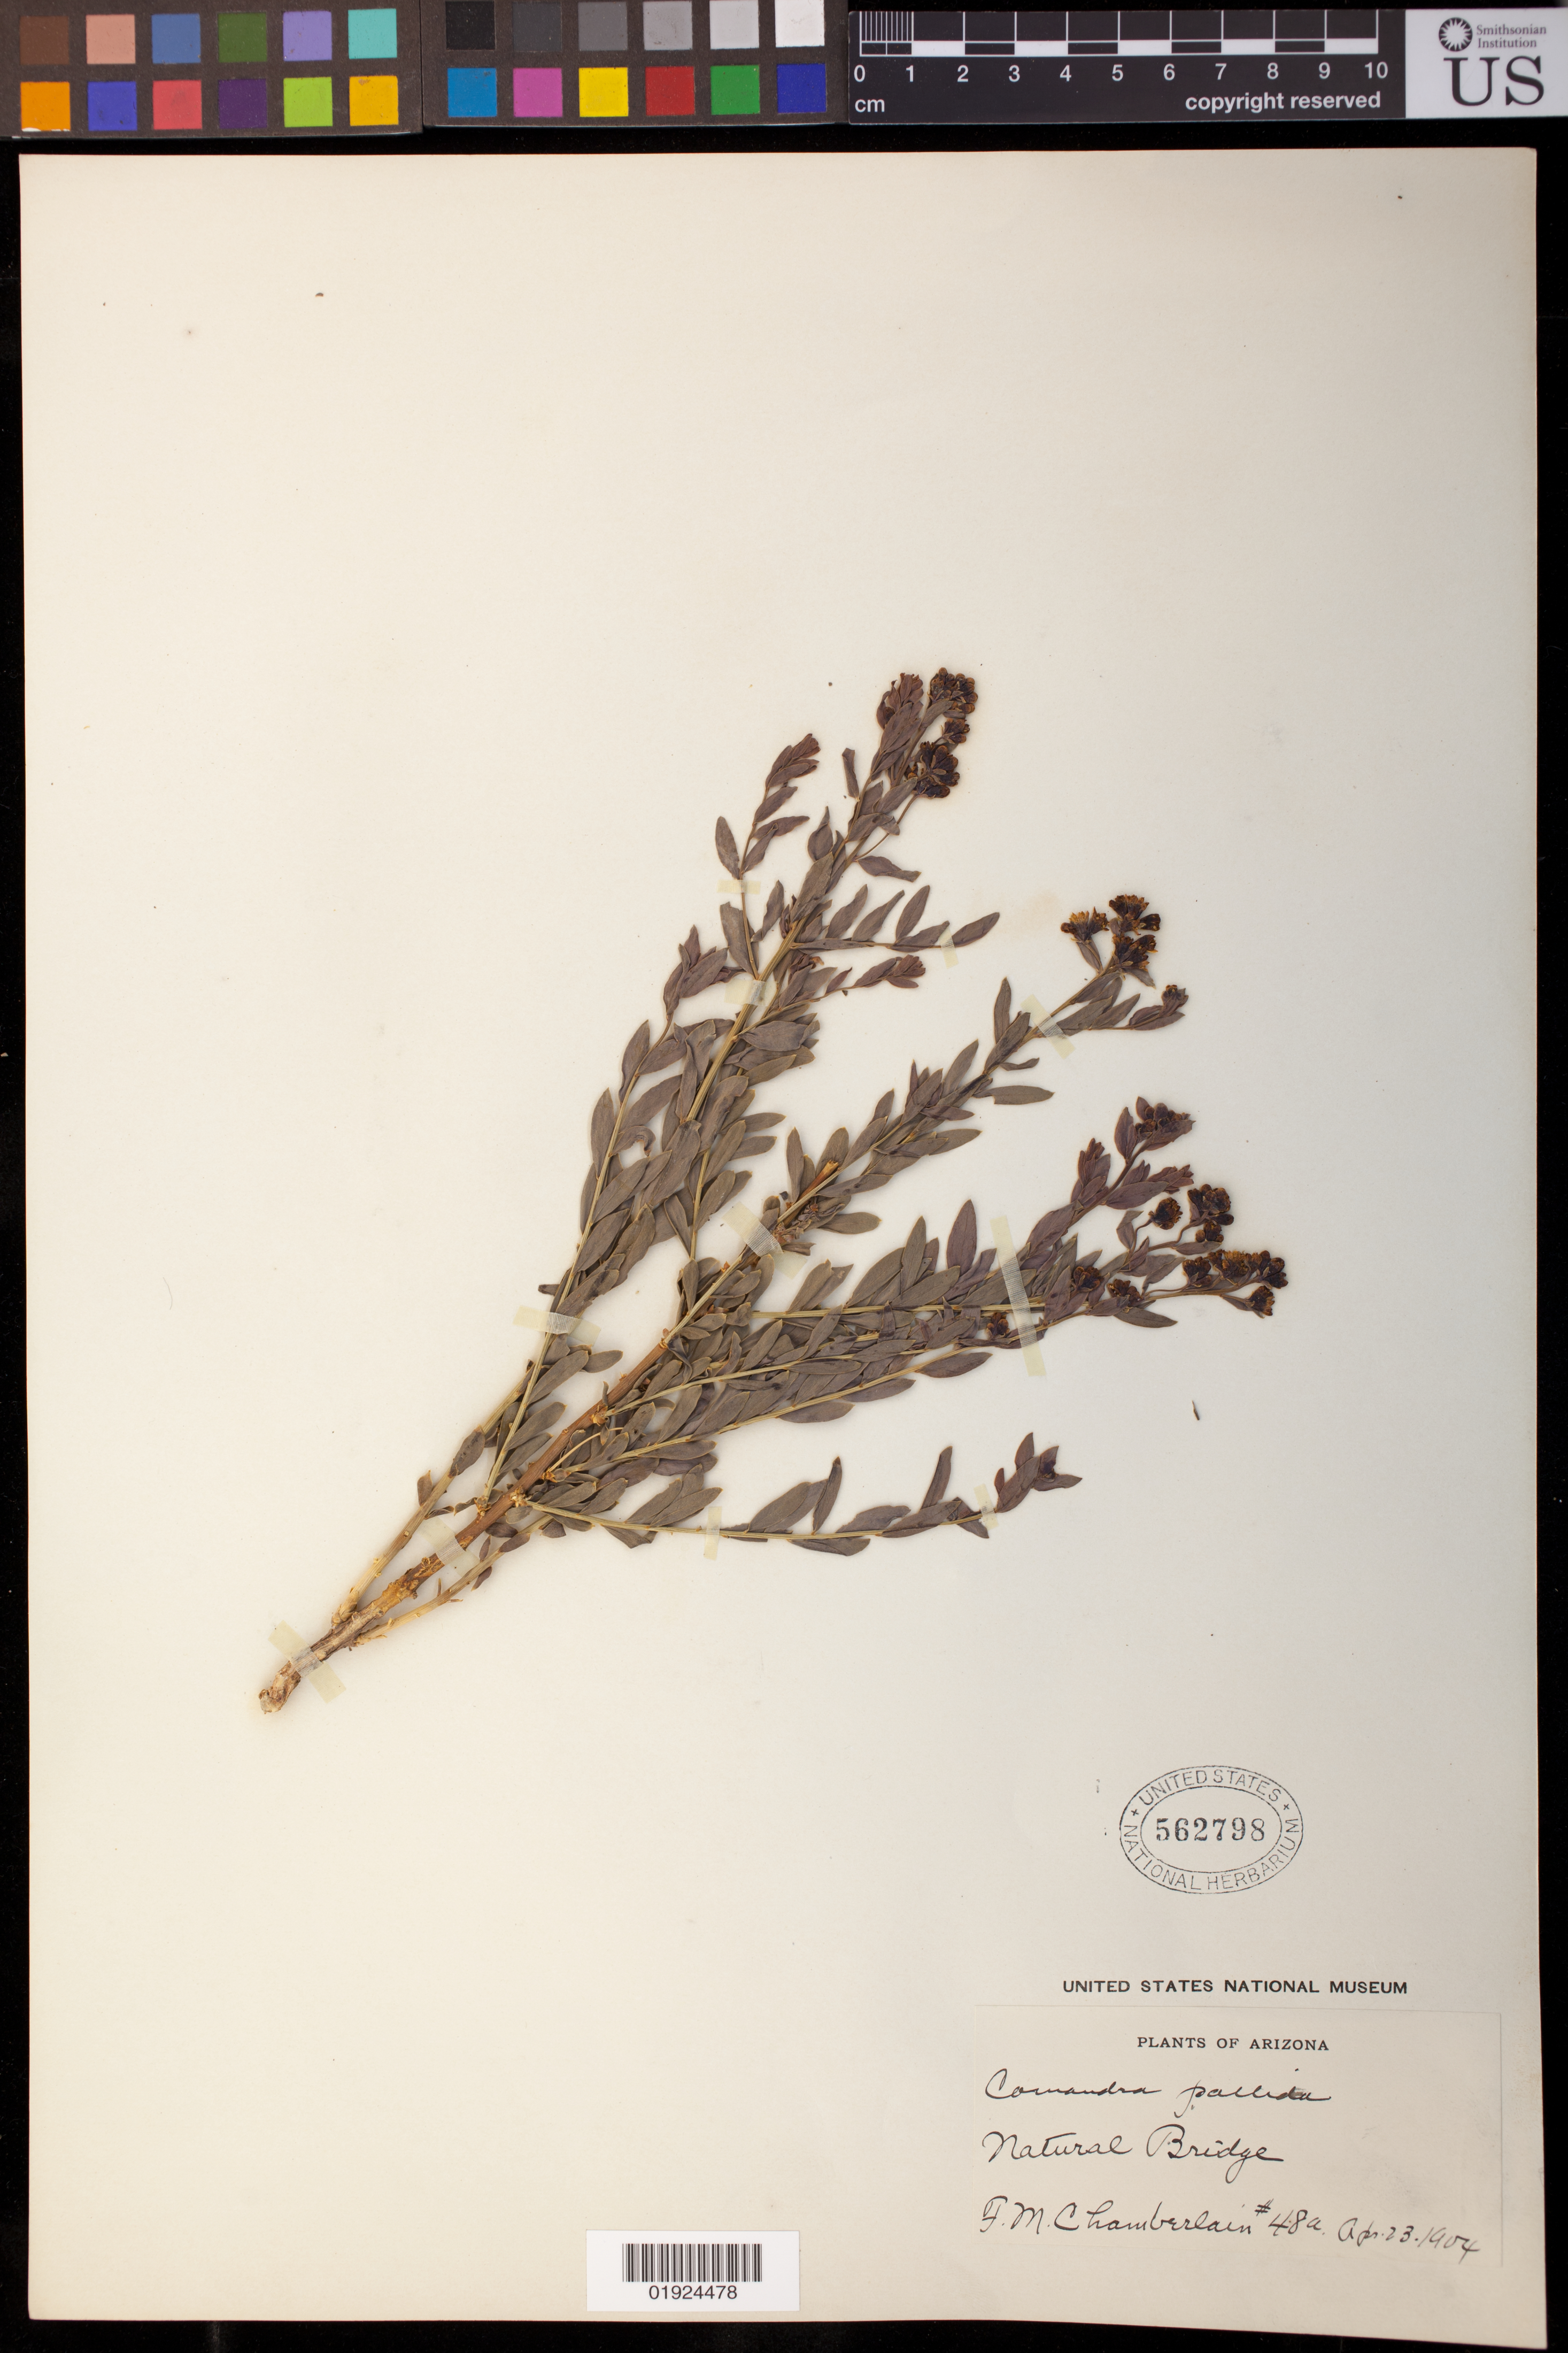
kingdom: Plantae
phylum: Tracheophyta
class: Magnoliopsida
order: Santalales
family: Comandraceae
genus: Comandra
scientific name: Comandra pallida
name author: A. DC.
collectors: F. Chamberlain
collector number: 48a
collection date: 1904-04-23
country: United States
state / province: Arizona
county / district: Gila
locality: Natural Bridge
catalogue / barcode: US 562798